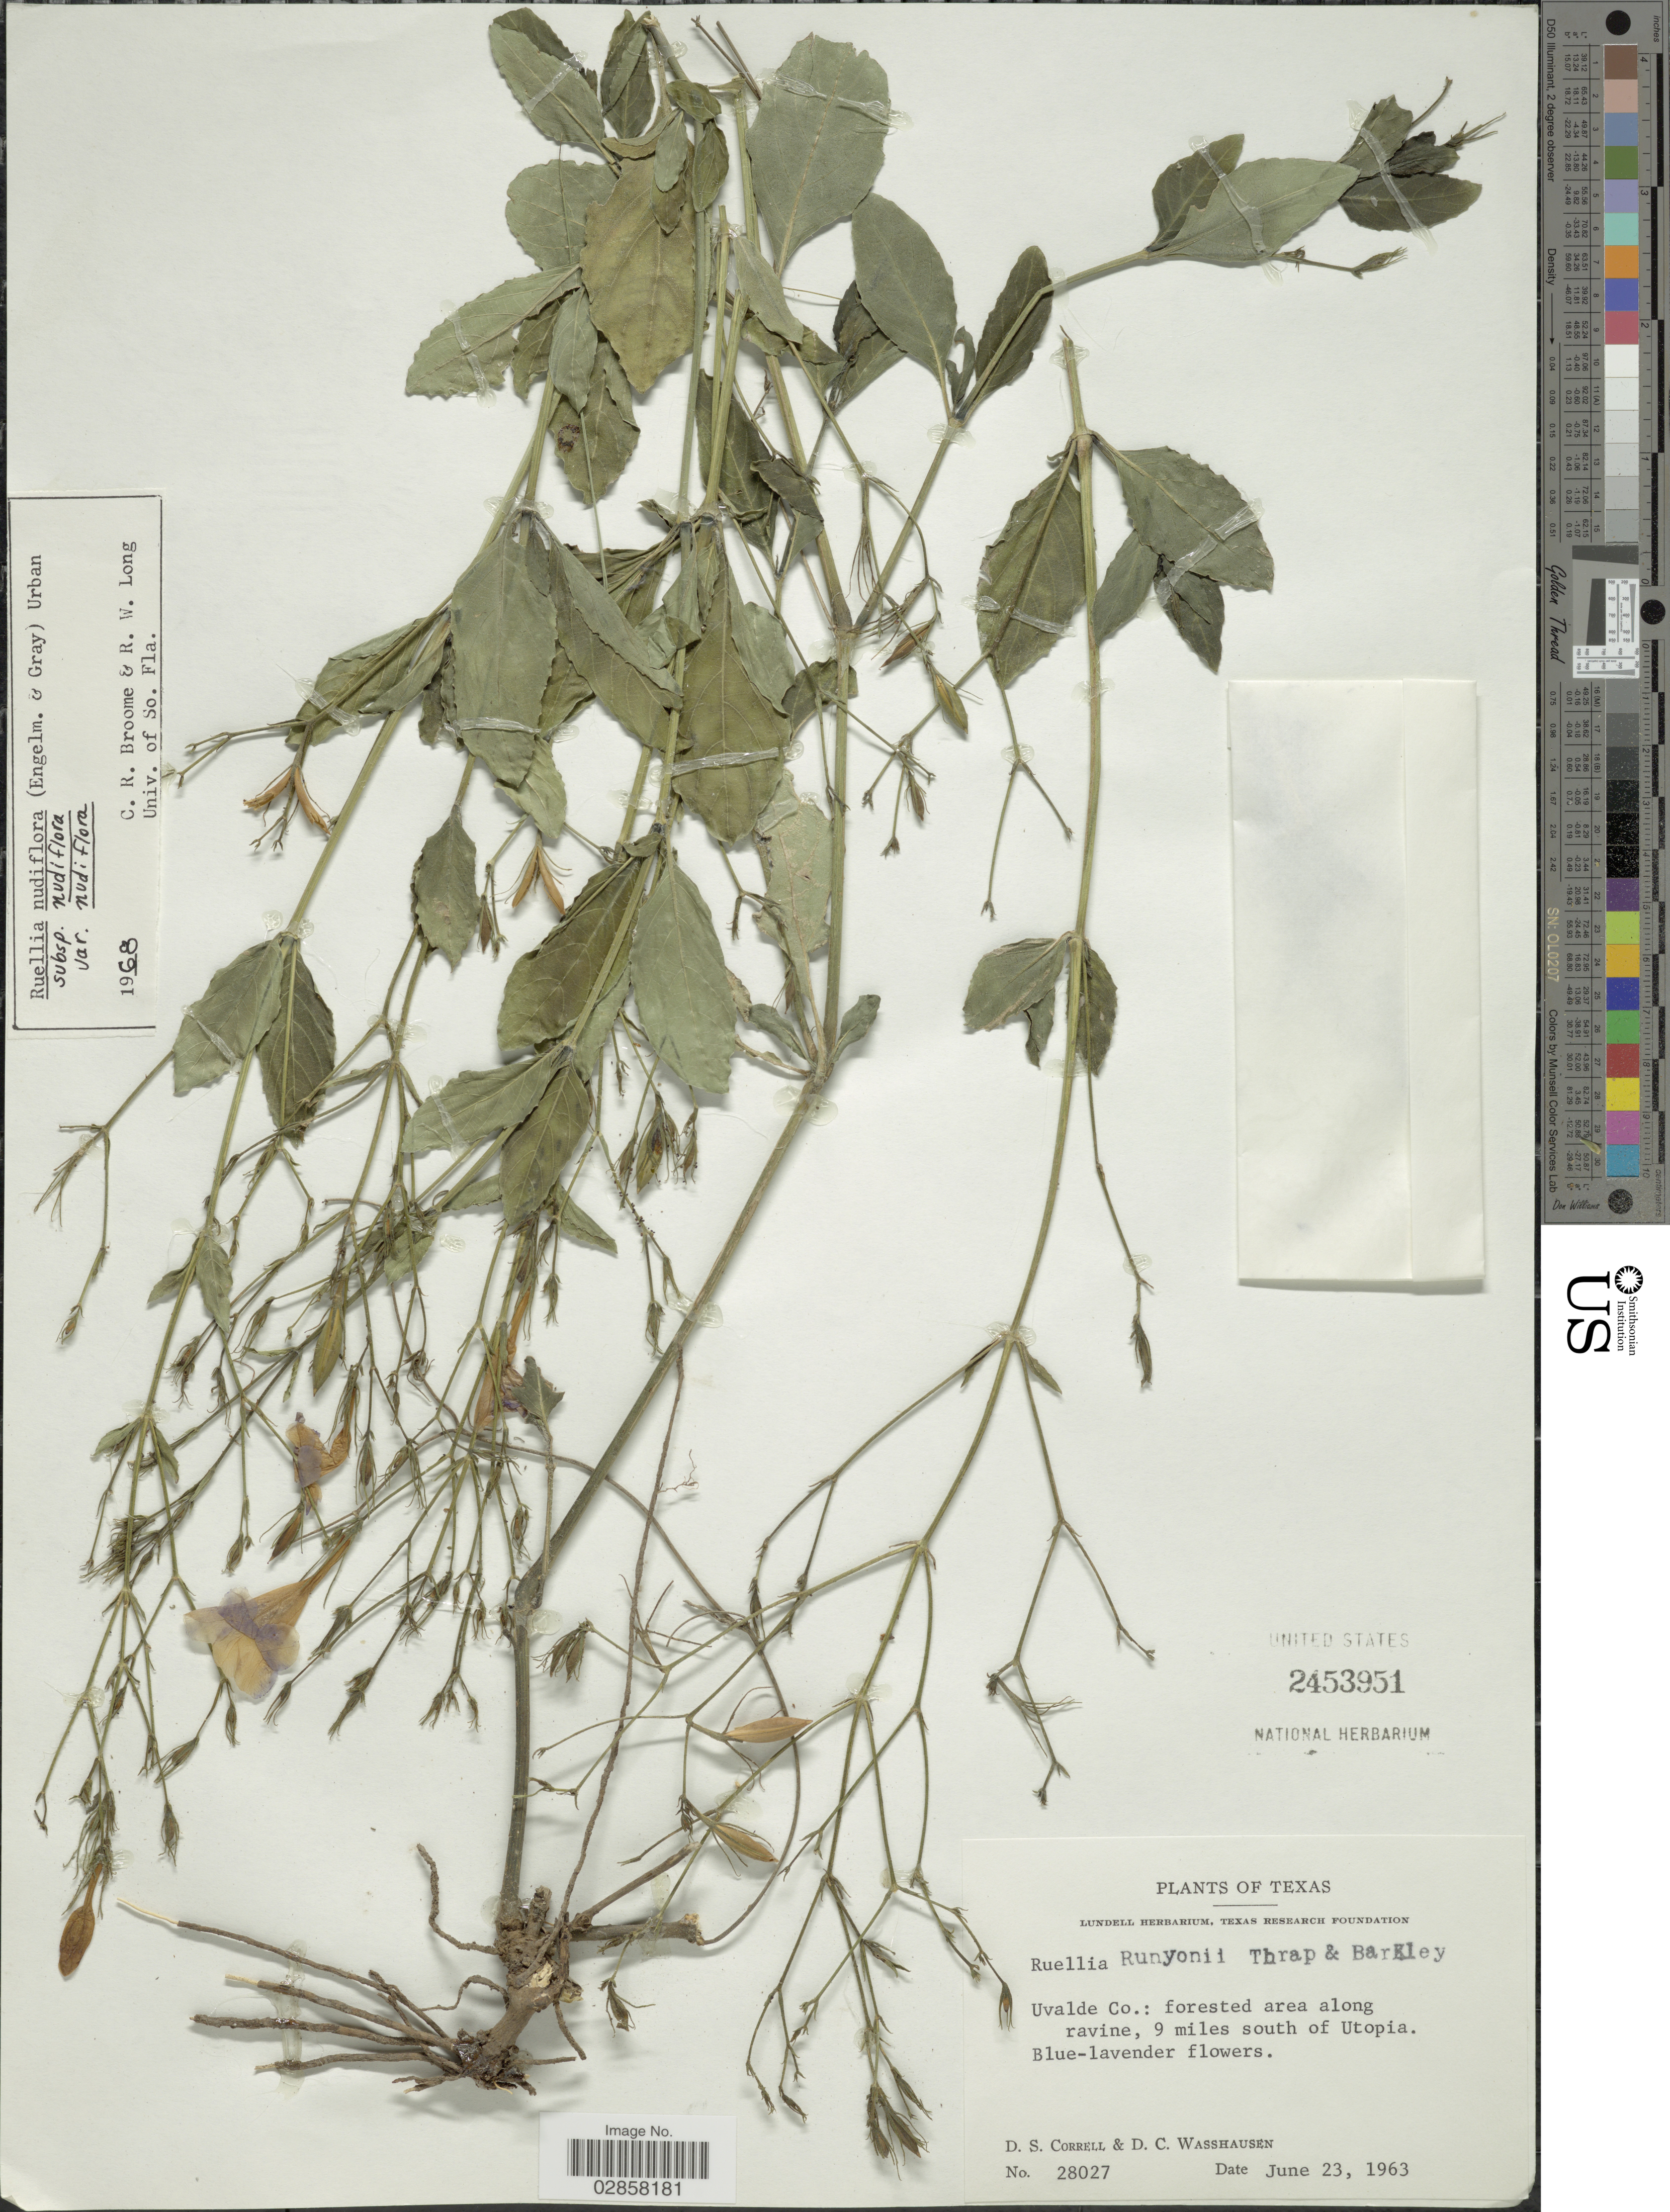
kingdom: Plantae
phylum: Tracheophyta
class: Magnoliopsida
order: Lamiales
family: Acanthaceae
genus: Ruellia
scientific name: Ruellia runyonii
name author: Tharp & F.A. Barkley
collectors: D. S. Correll & D. C. Wasshausen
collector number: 28027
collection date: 1963-06-23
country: United States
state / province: Texas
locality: Uvalde Co.: forested area along ravine, 9 miles south of Utopia.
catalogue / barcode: US 2453951